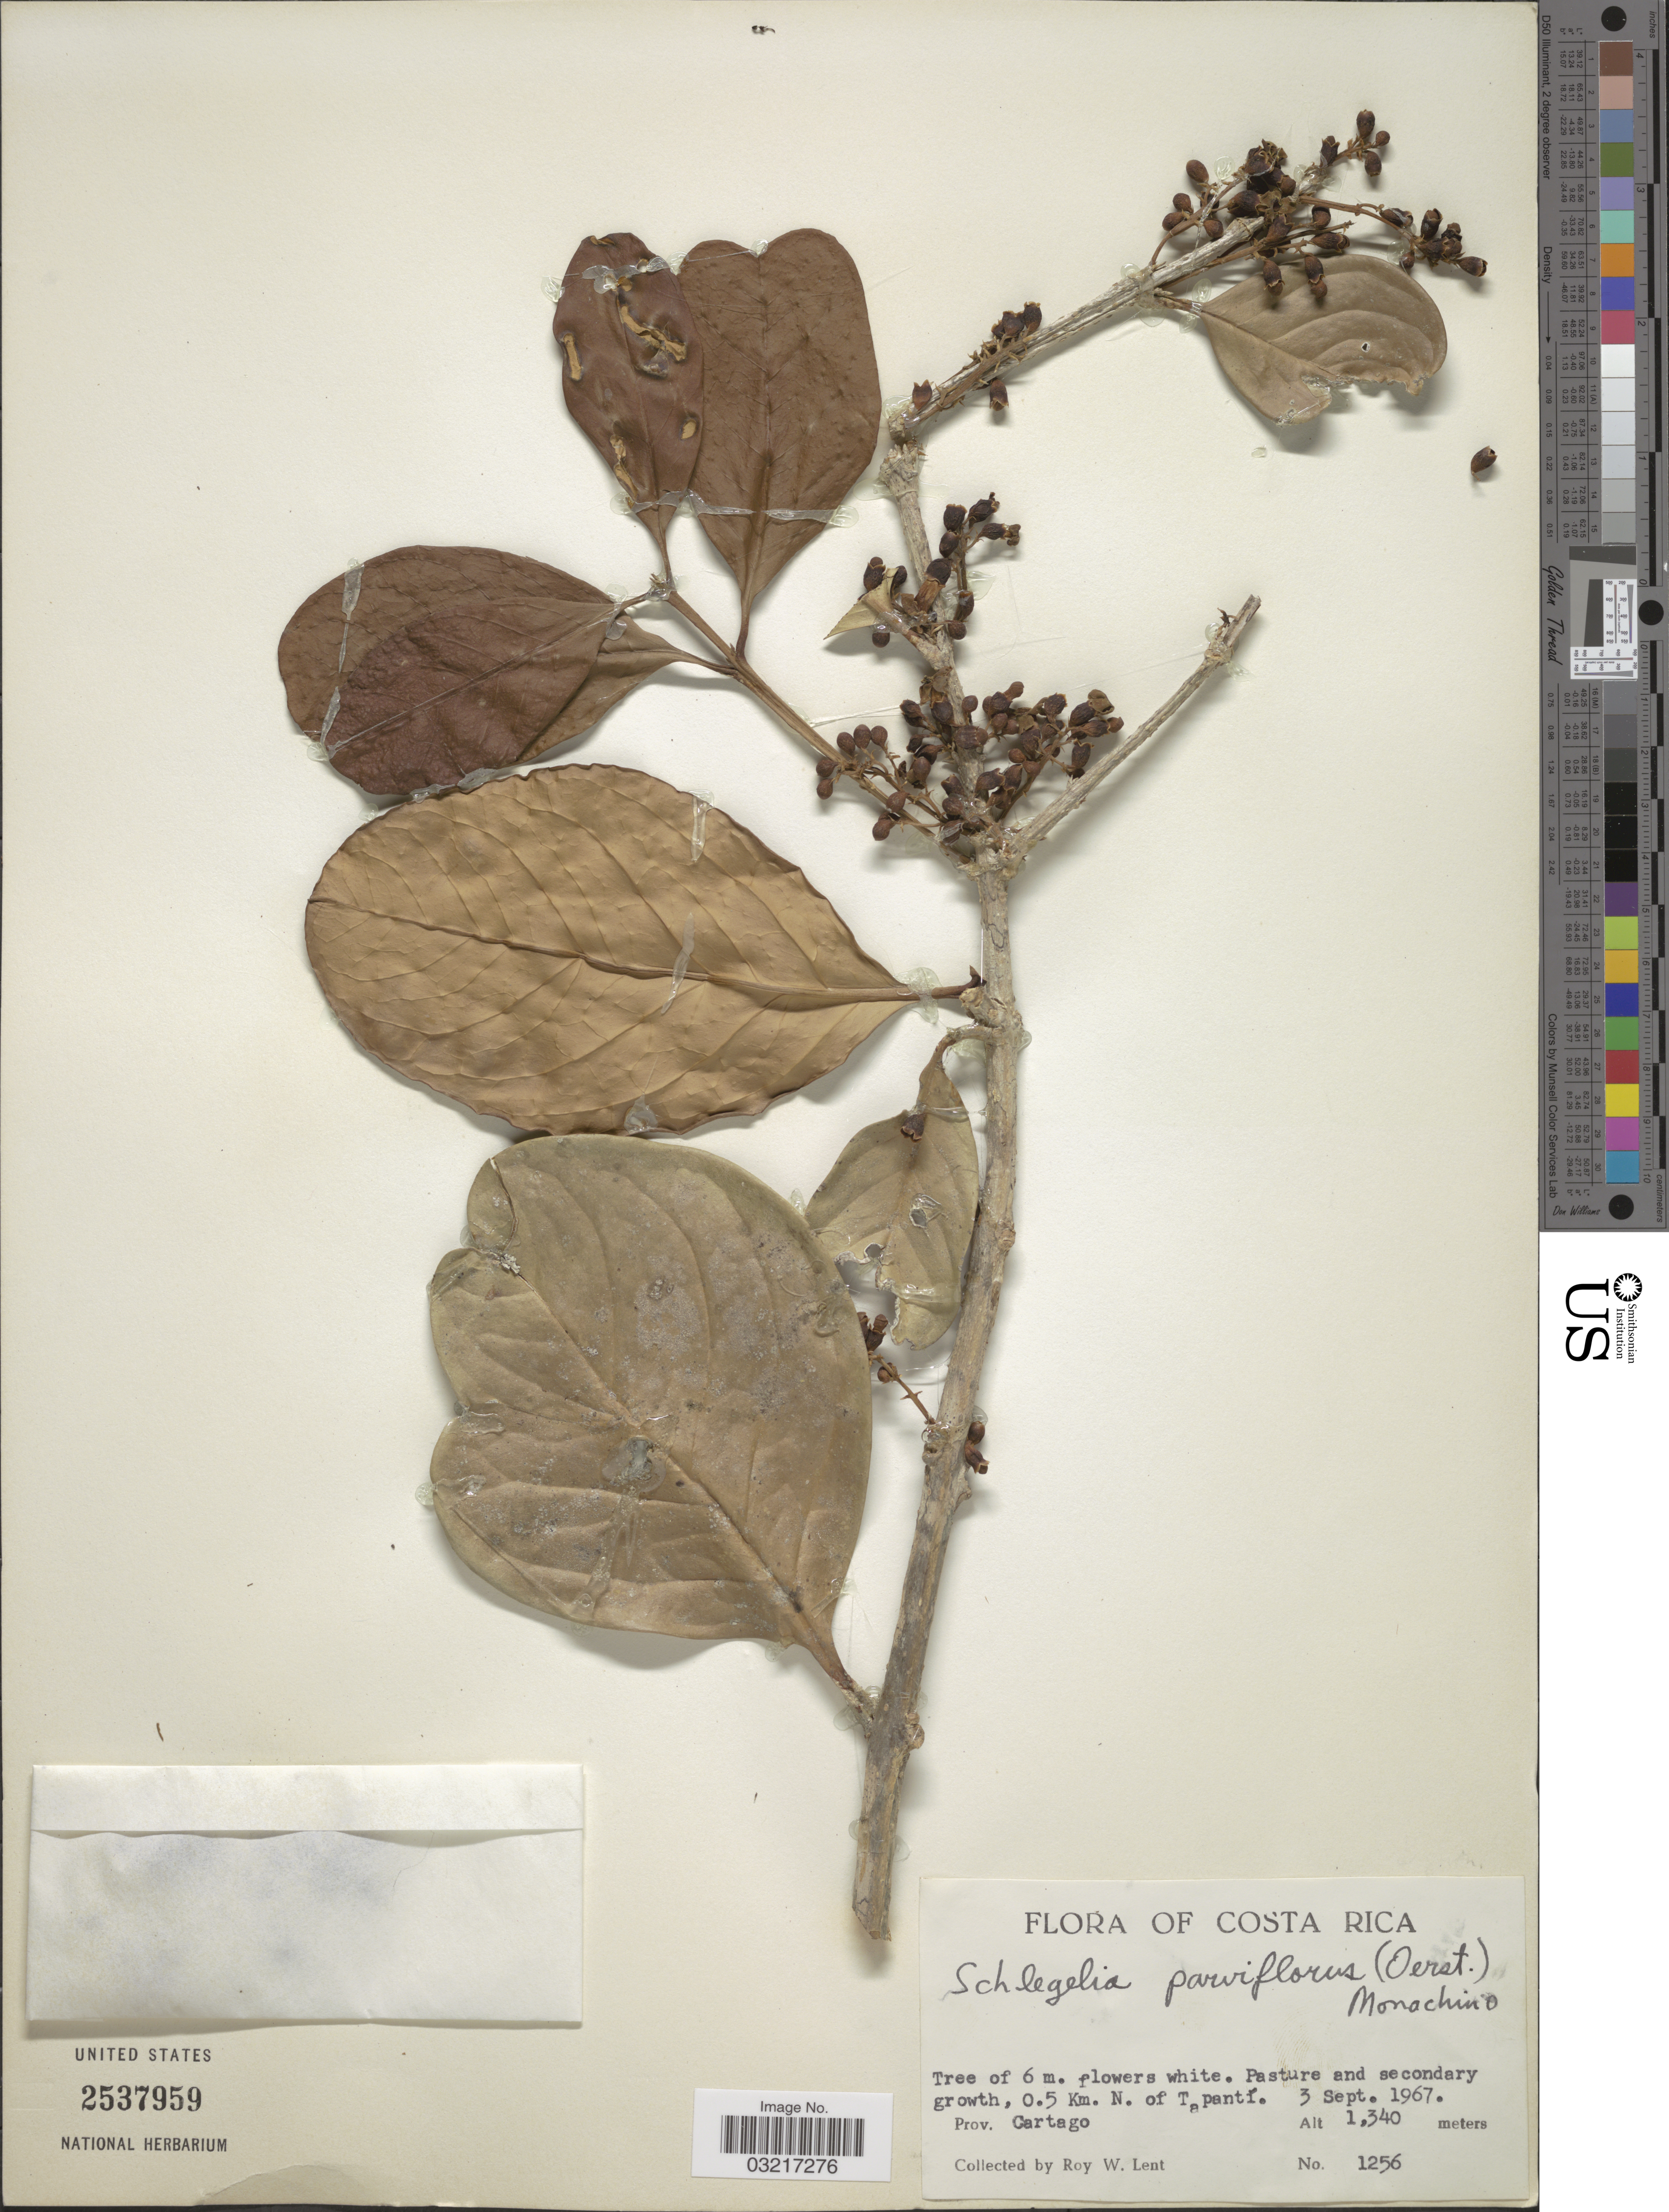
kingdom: Plantae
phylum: Tracheophyta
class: Magnoliopsida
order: Lamiales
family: Schlegeliaceae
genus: Schlegelia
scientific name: Schlegelia parviflora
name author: (Oerst.) Monach.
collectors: R. W. Lent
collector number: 1256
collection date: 1967-09-03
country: Costa Rica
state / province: Cartago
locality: Pasture and secondary growth, 0.5 Km. N. of Tapantí.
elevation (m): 1340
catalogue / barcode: US 2537959